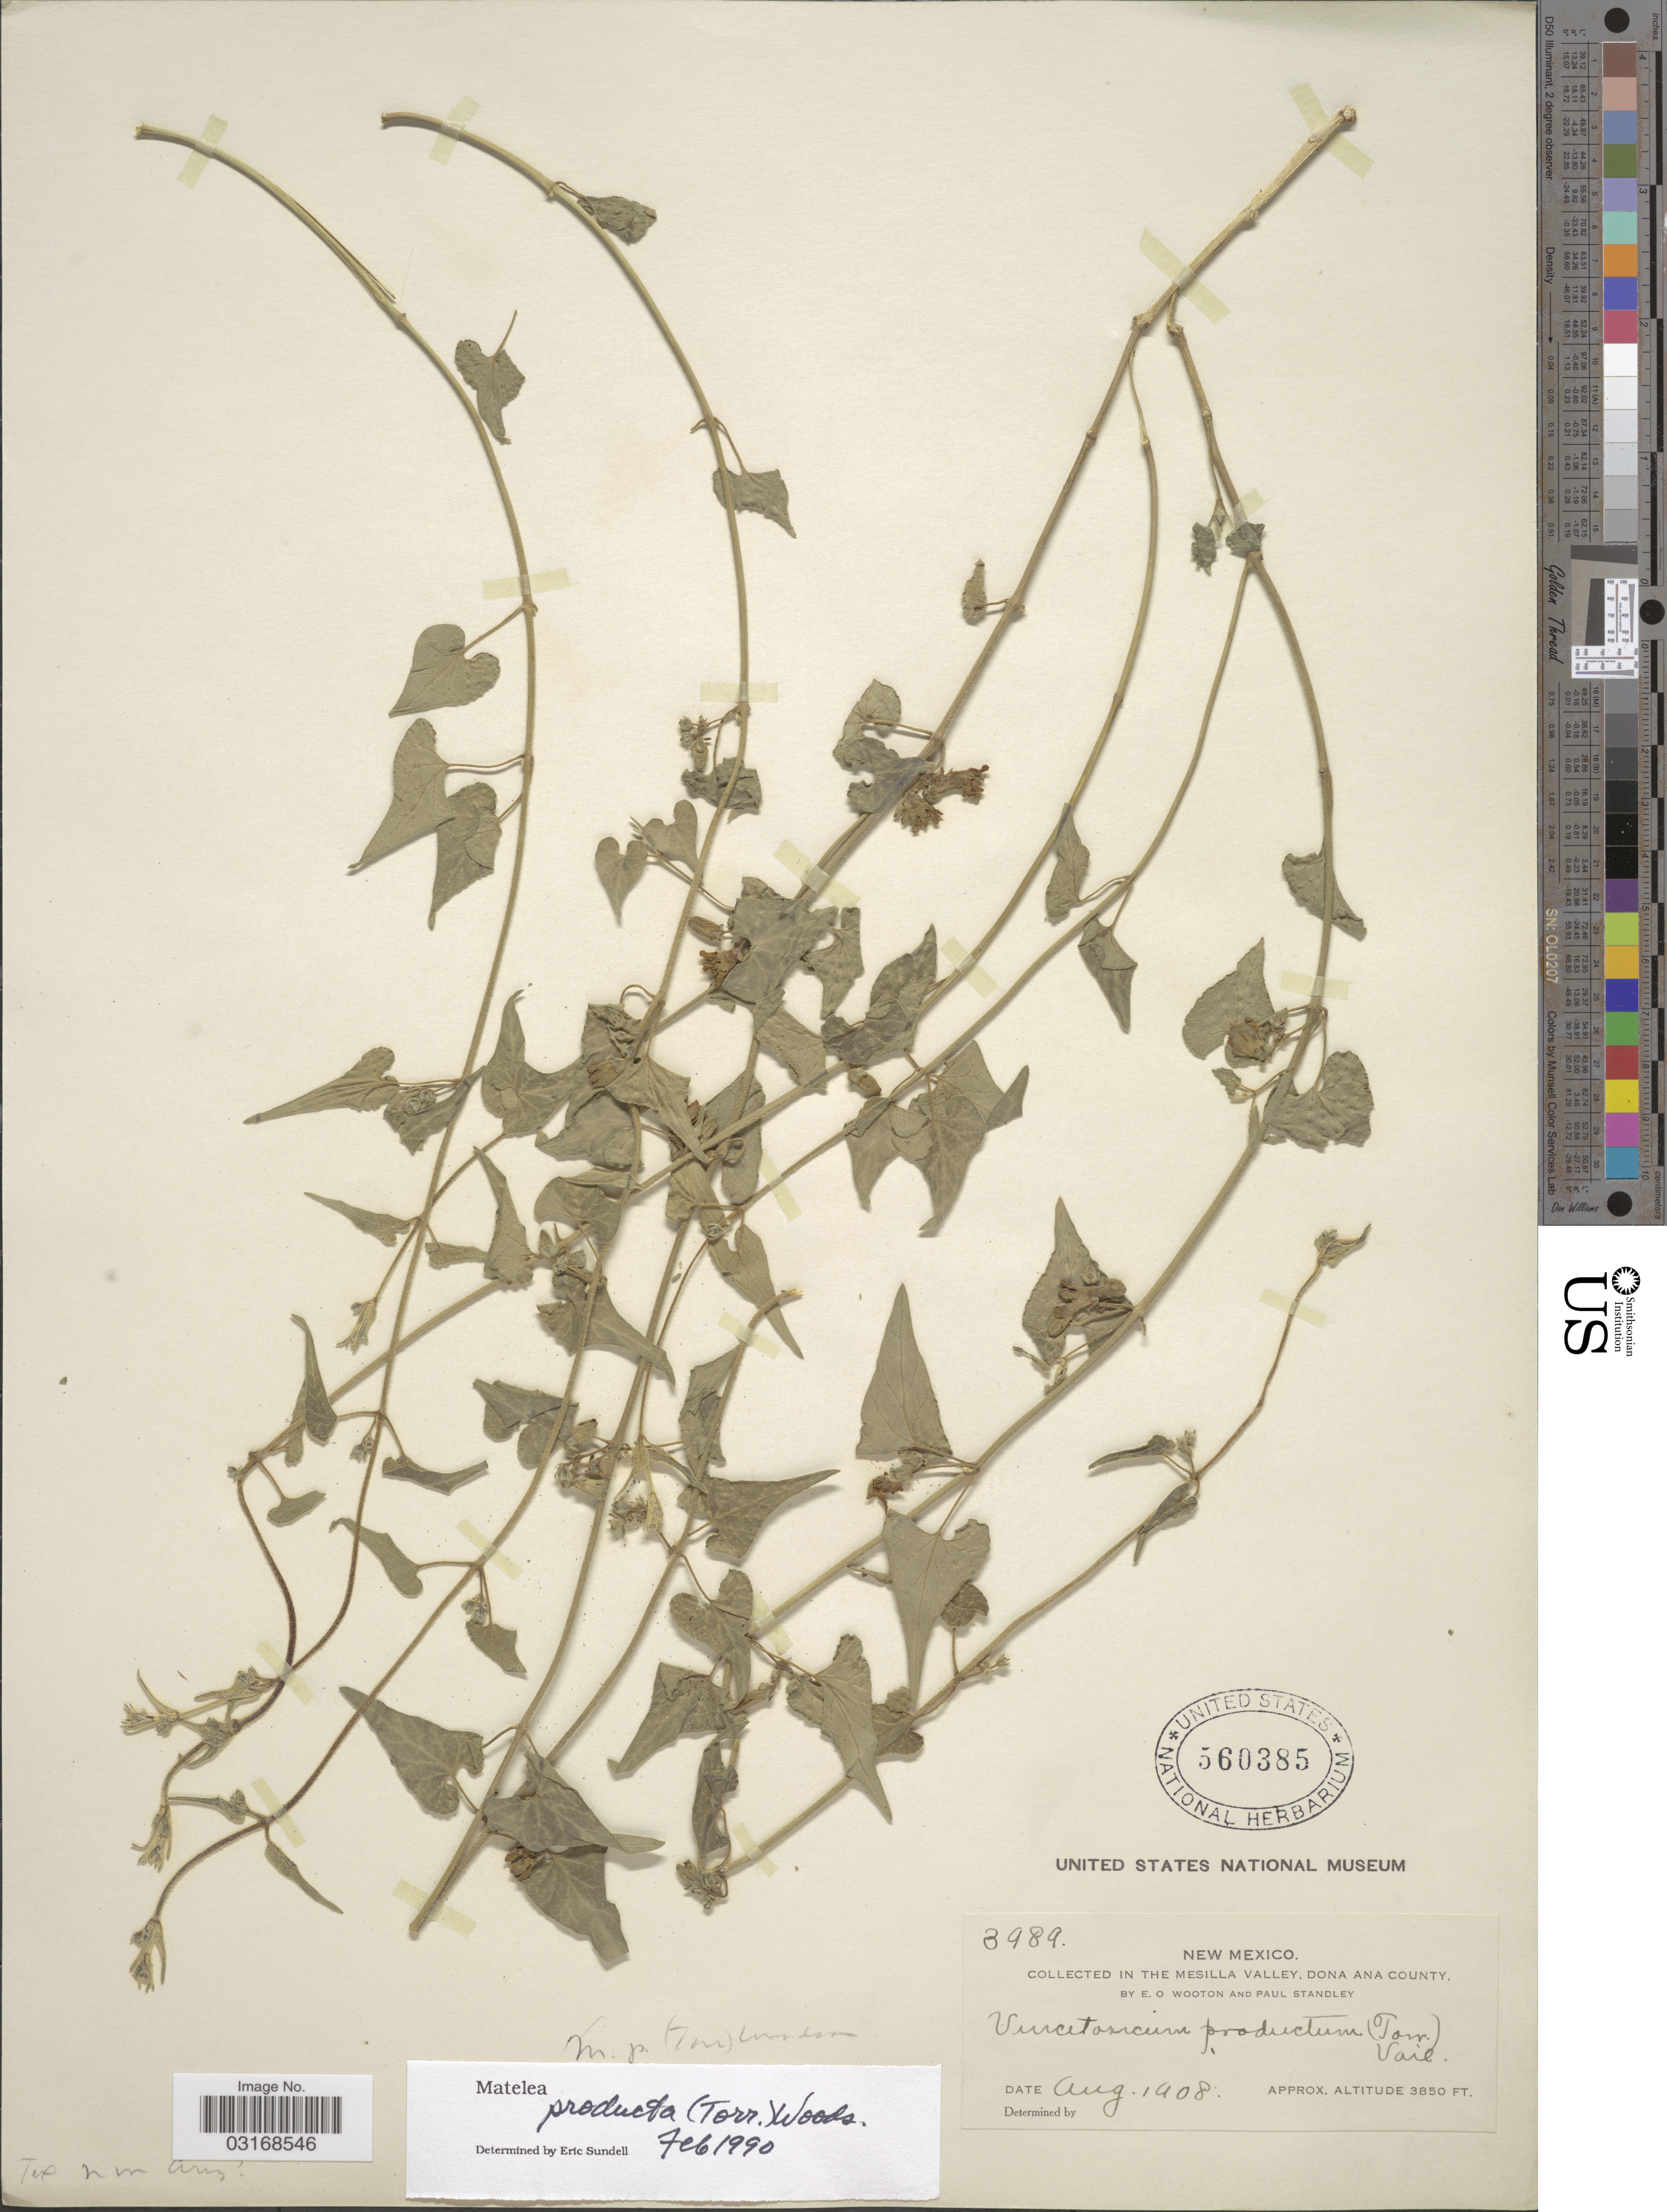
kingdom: Plantae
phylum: Tracheophyta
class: Magnoliopsida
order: Gentianales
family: Apocynaceae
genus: Matelea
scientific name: Matelea producta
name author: (Torr.) Woodson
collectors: E. O. Wooton & P. C. Standley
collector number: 3989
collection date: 1908-08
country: United States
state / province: New Mexico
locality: The Mesilla Valley, Dona Ana County.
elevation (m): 1173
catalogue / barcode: US 560385